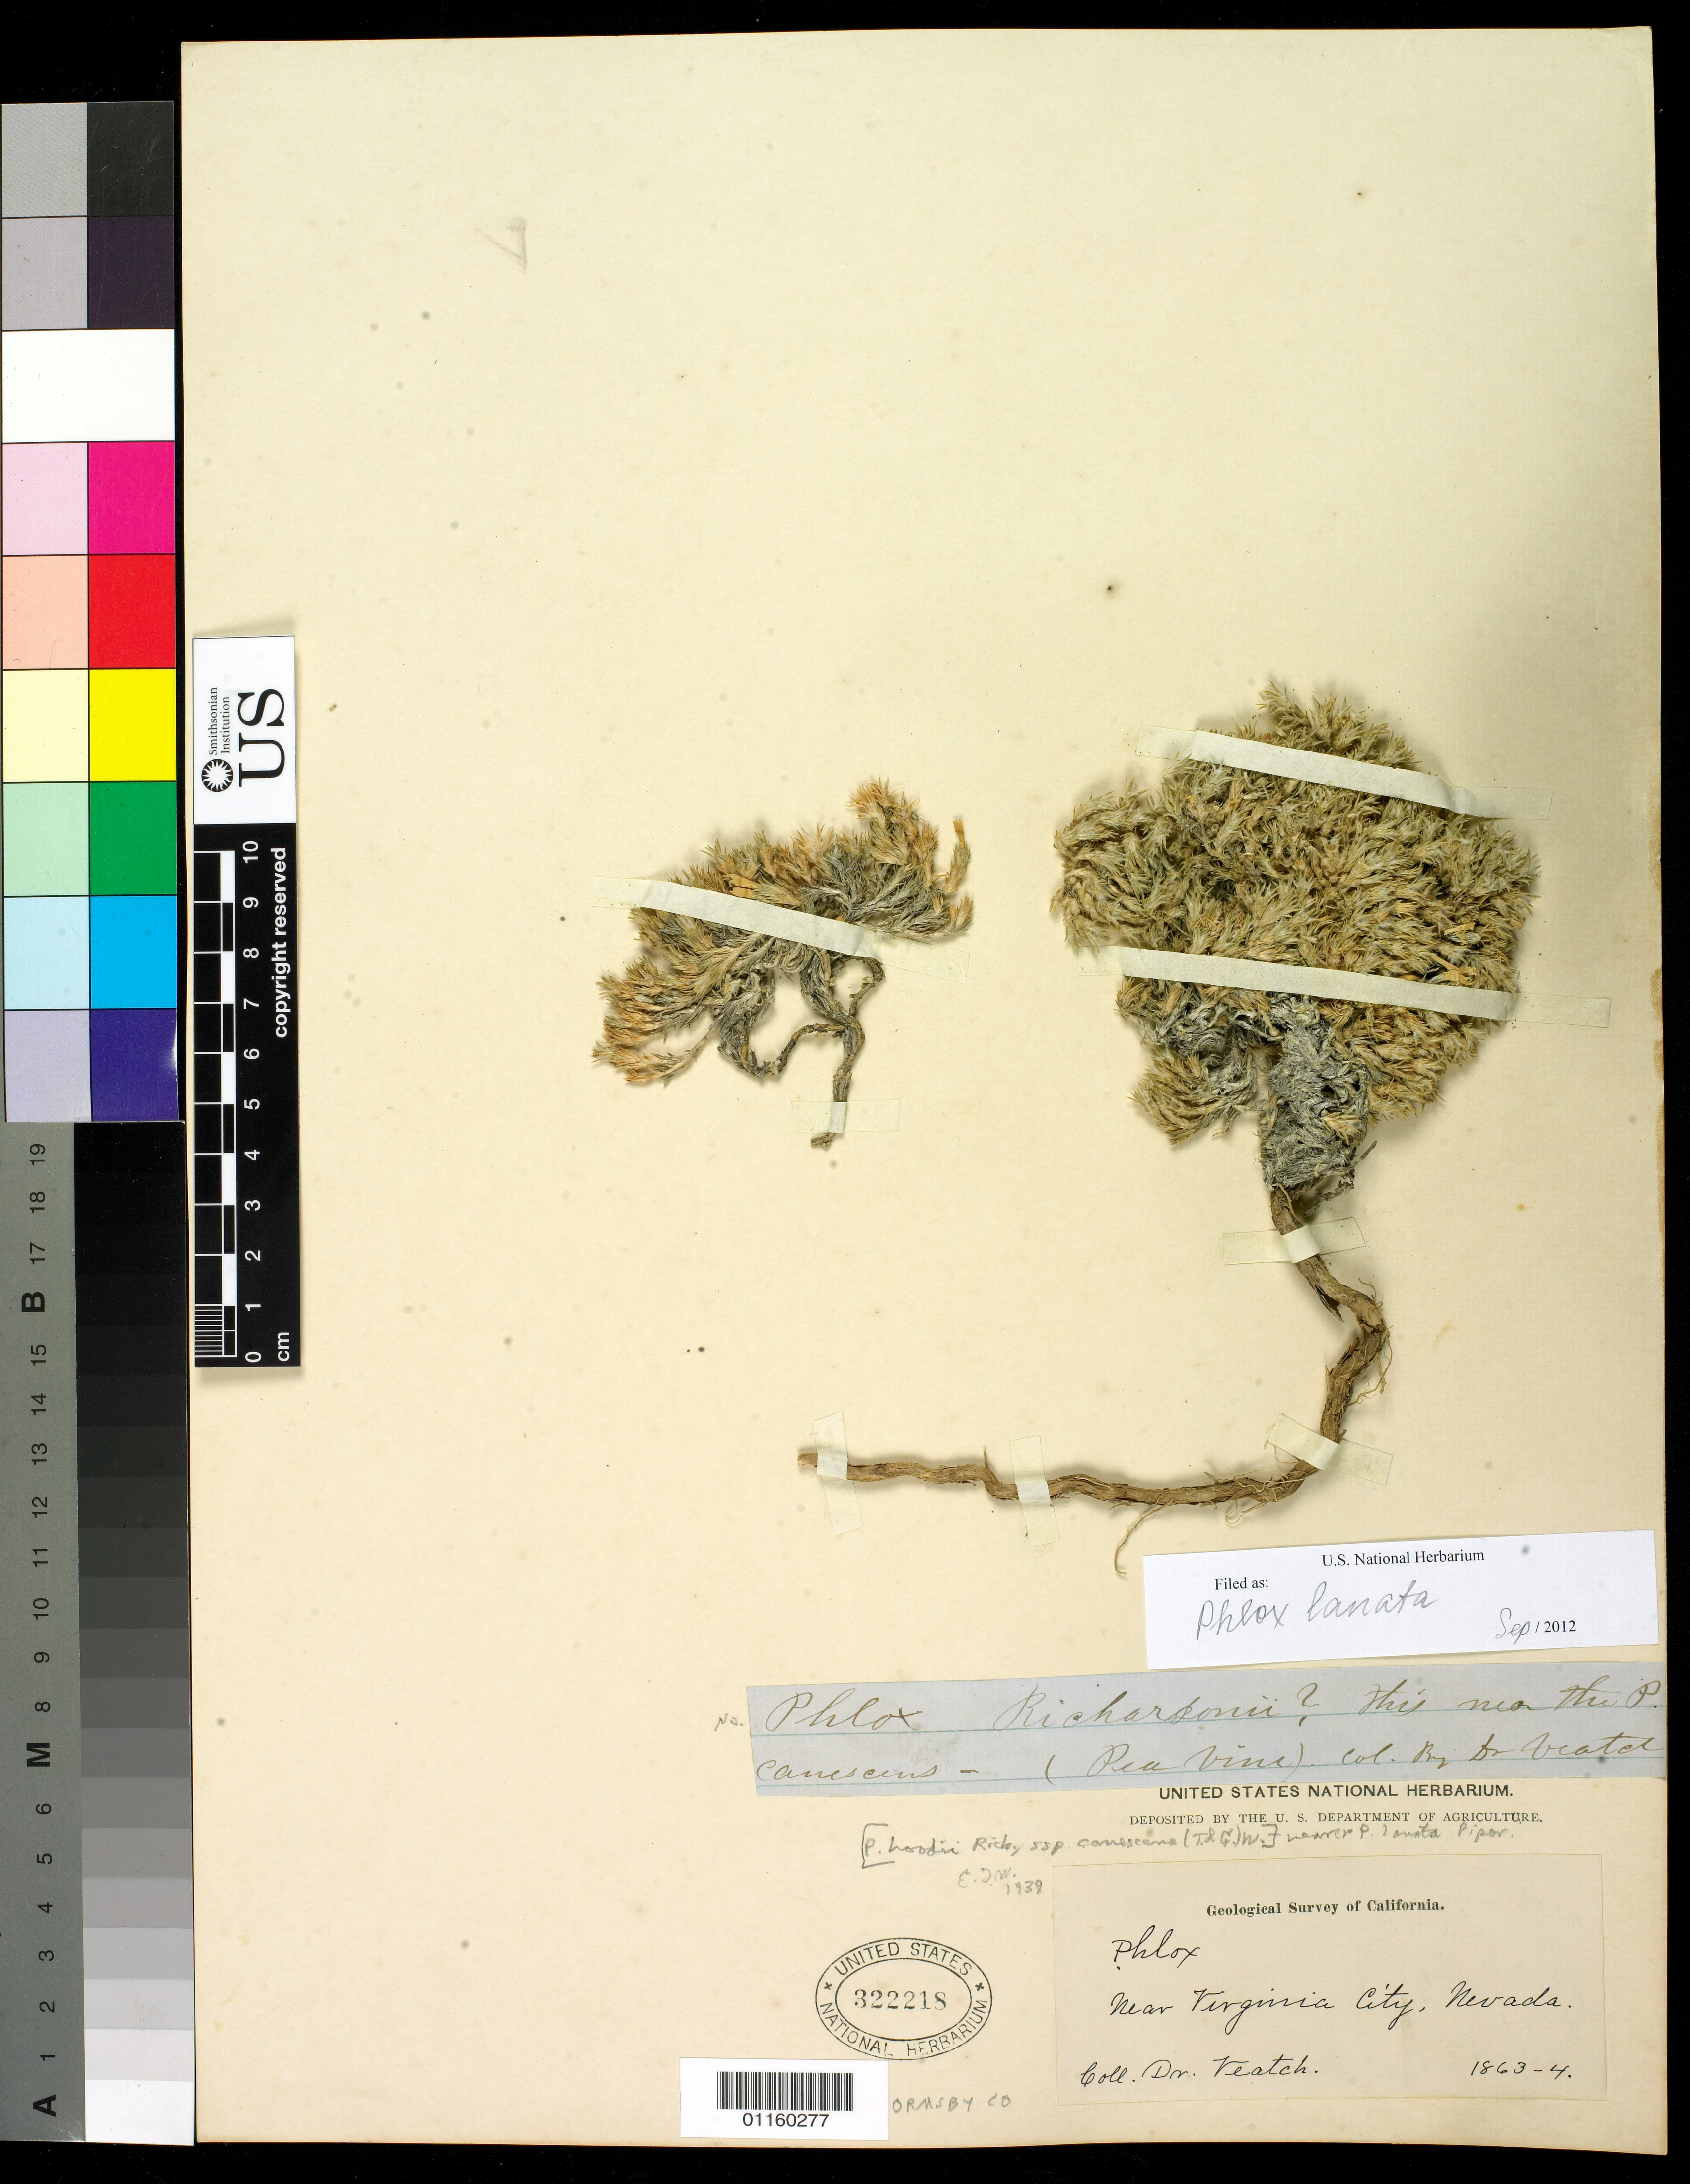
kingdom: Plantae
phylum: Tracheophyta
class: Magnoliopsida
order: Ericales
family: Polemoniaceae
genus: Phlox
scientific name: Phlox hoodii subsp. canescens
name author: (Torr. & A. Gray) Wherry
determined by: Mayfield, M. H.; Ferguson, C. J.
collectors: Veatch, --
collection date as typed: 1863 to -- --- 1864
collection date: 1863/1864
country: United States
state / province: Nevada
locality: near Virginia City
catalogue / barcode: US 322218